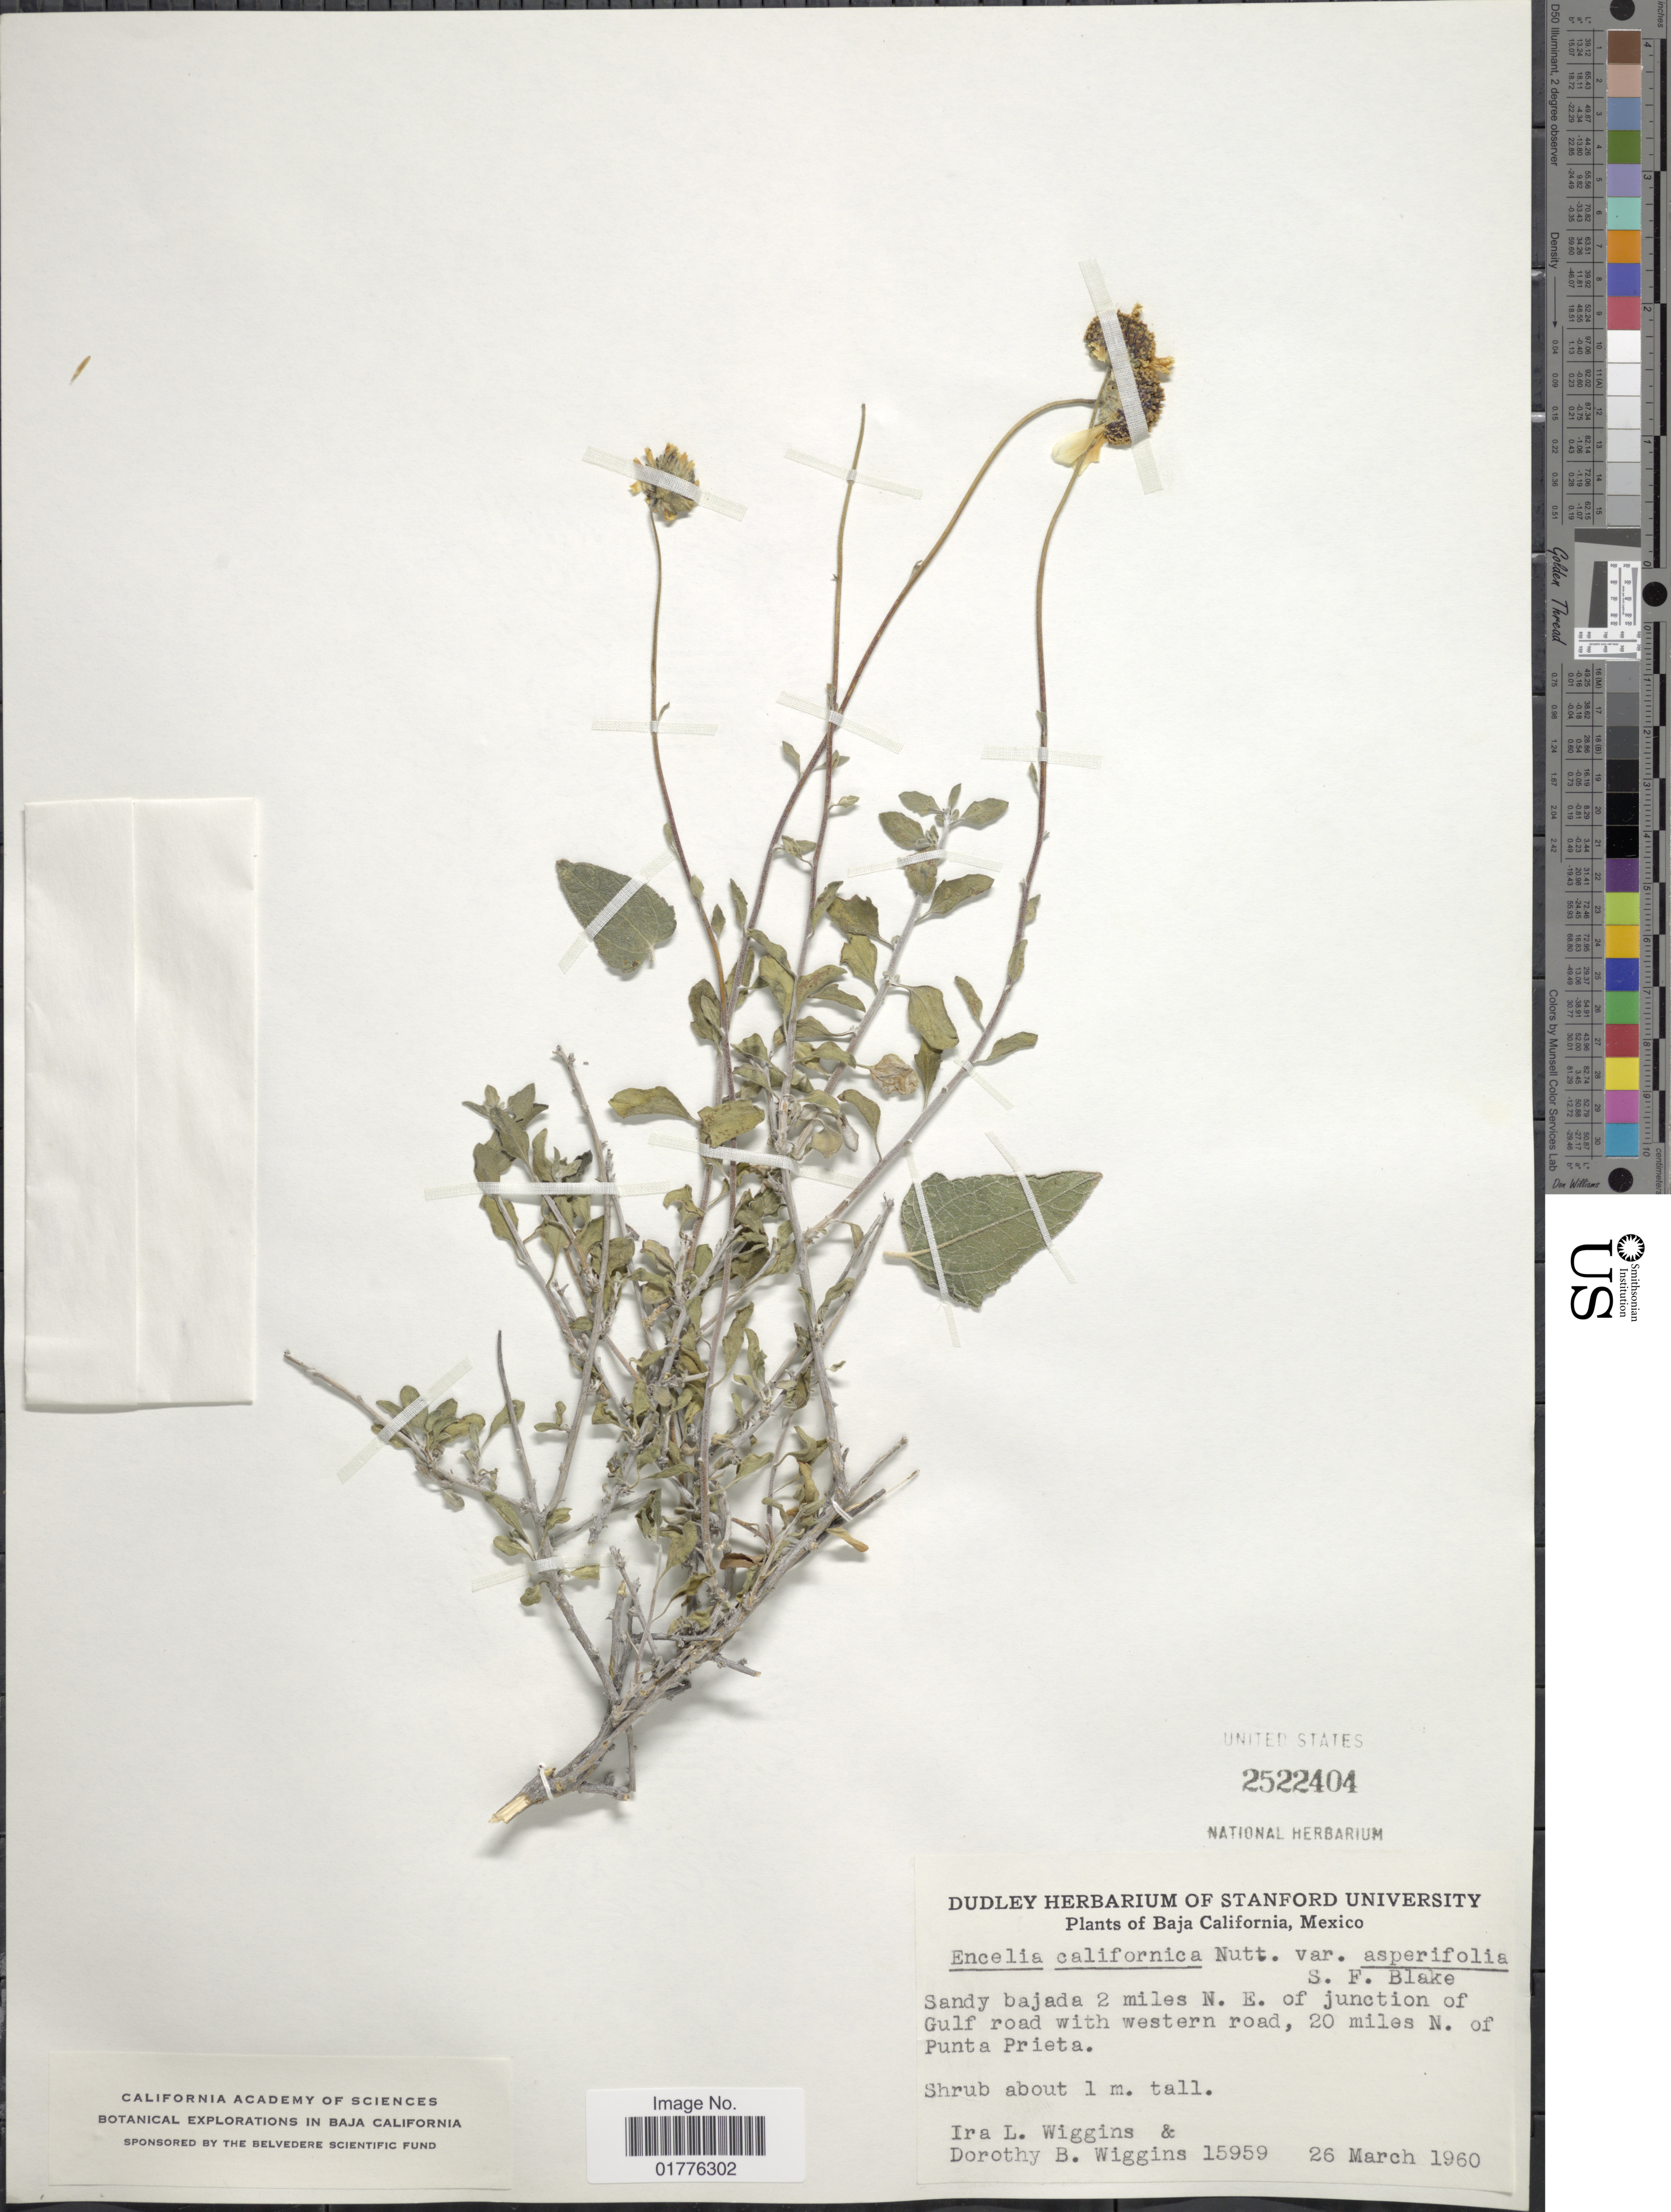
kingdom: Plantae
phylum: Tracheophyta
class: Magnoliopsida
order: Asterales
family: Asteraceae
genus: Encelia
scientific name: Encelia californica var. asperifolia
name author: S.F. Blake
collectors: I. L. Wiggins & D. B. Wiggins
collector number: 15959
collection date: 1960-03-26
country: Mexico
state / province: Baja California Sur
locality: Sandy Bajada 2 miles N. E. of junction of Gulf road with western road, 20 miles N. of Punta Prieta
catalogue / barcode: US 2522404